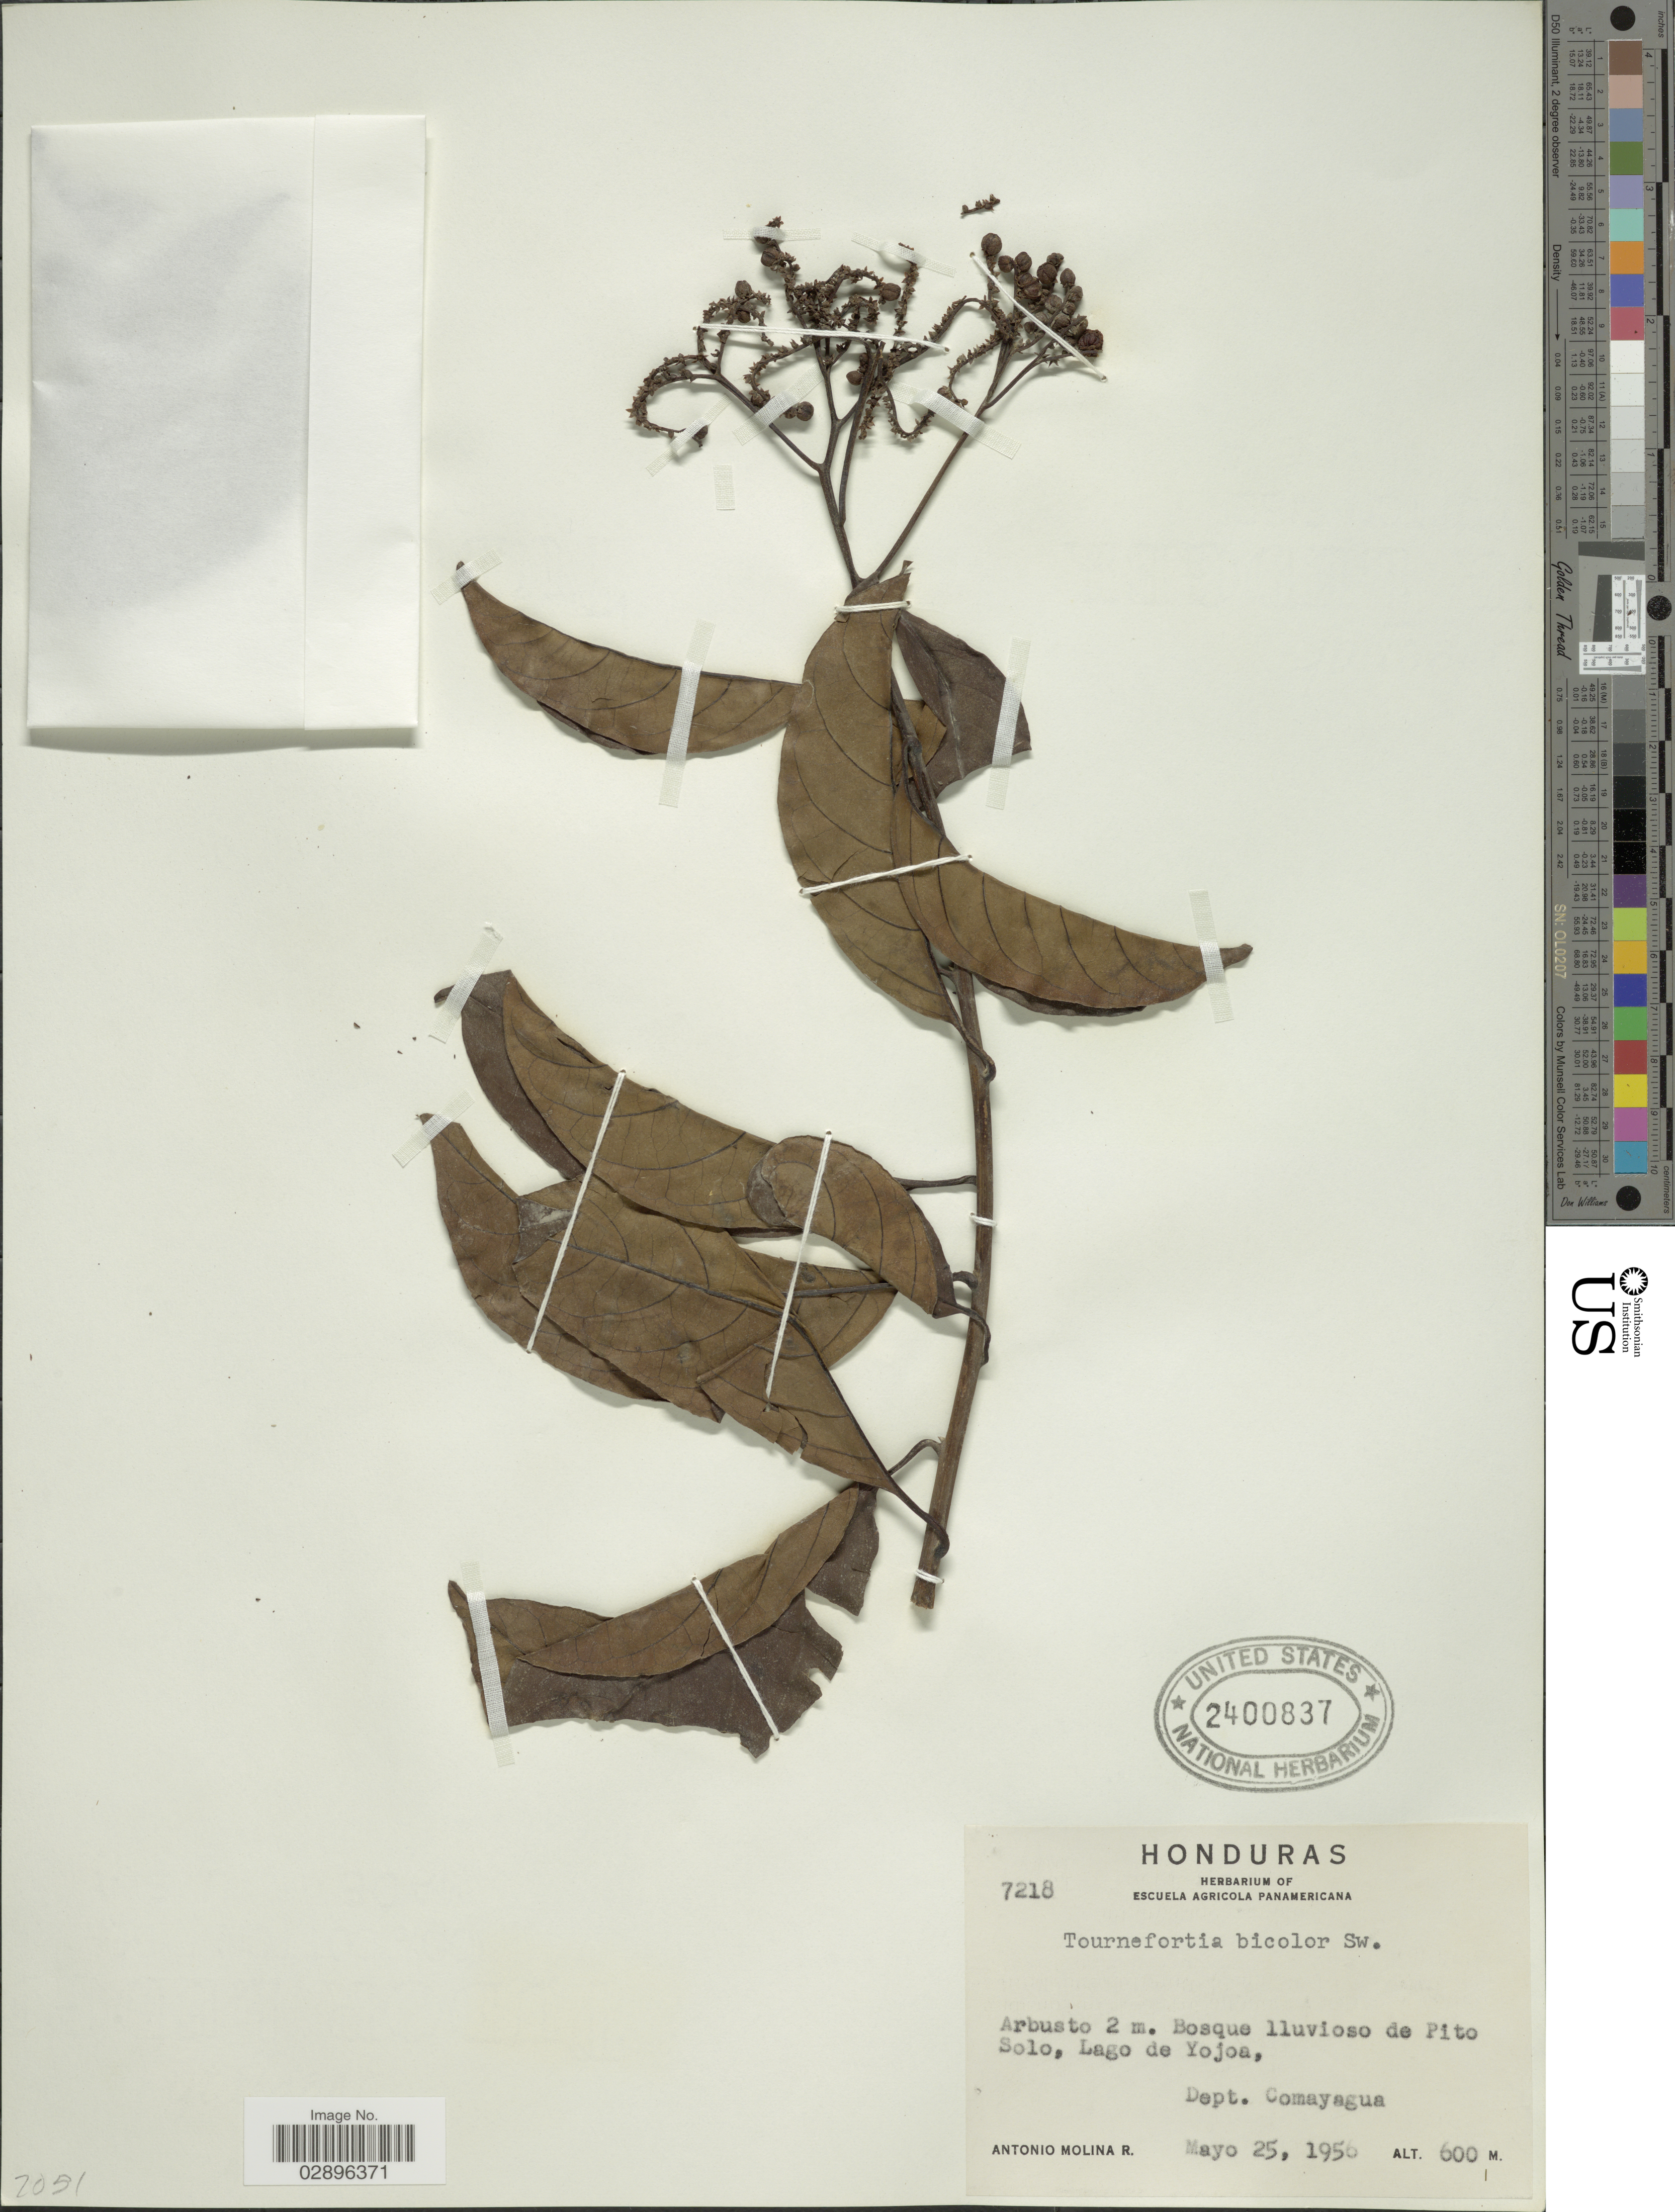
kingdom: Plantae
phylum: Tracheophyta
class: Magnoliopsida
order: Boraginales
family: Heliotropiaceae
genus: Tournefortia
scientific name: Tournefortia bicolor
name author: Sw.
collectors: A. Molina R.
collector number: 7218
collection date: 1956-05-25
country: Honduras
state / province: Comayagua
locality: Bosque lluvioso de Pito Solo, Lago de Yojoa, Dept. Comayagua.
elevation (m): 600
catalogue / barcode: US 2400837